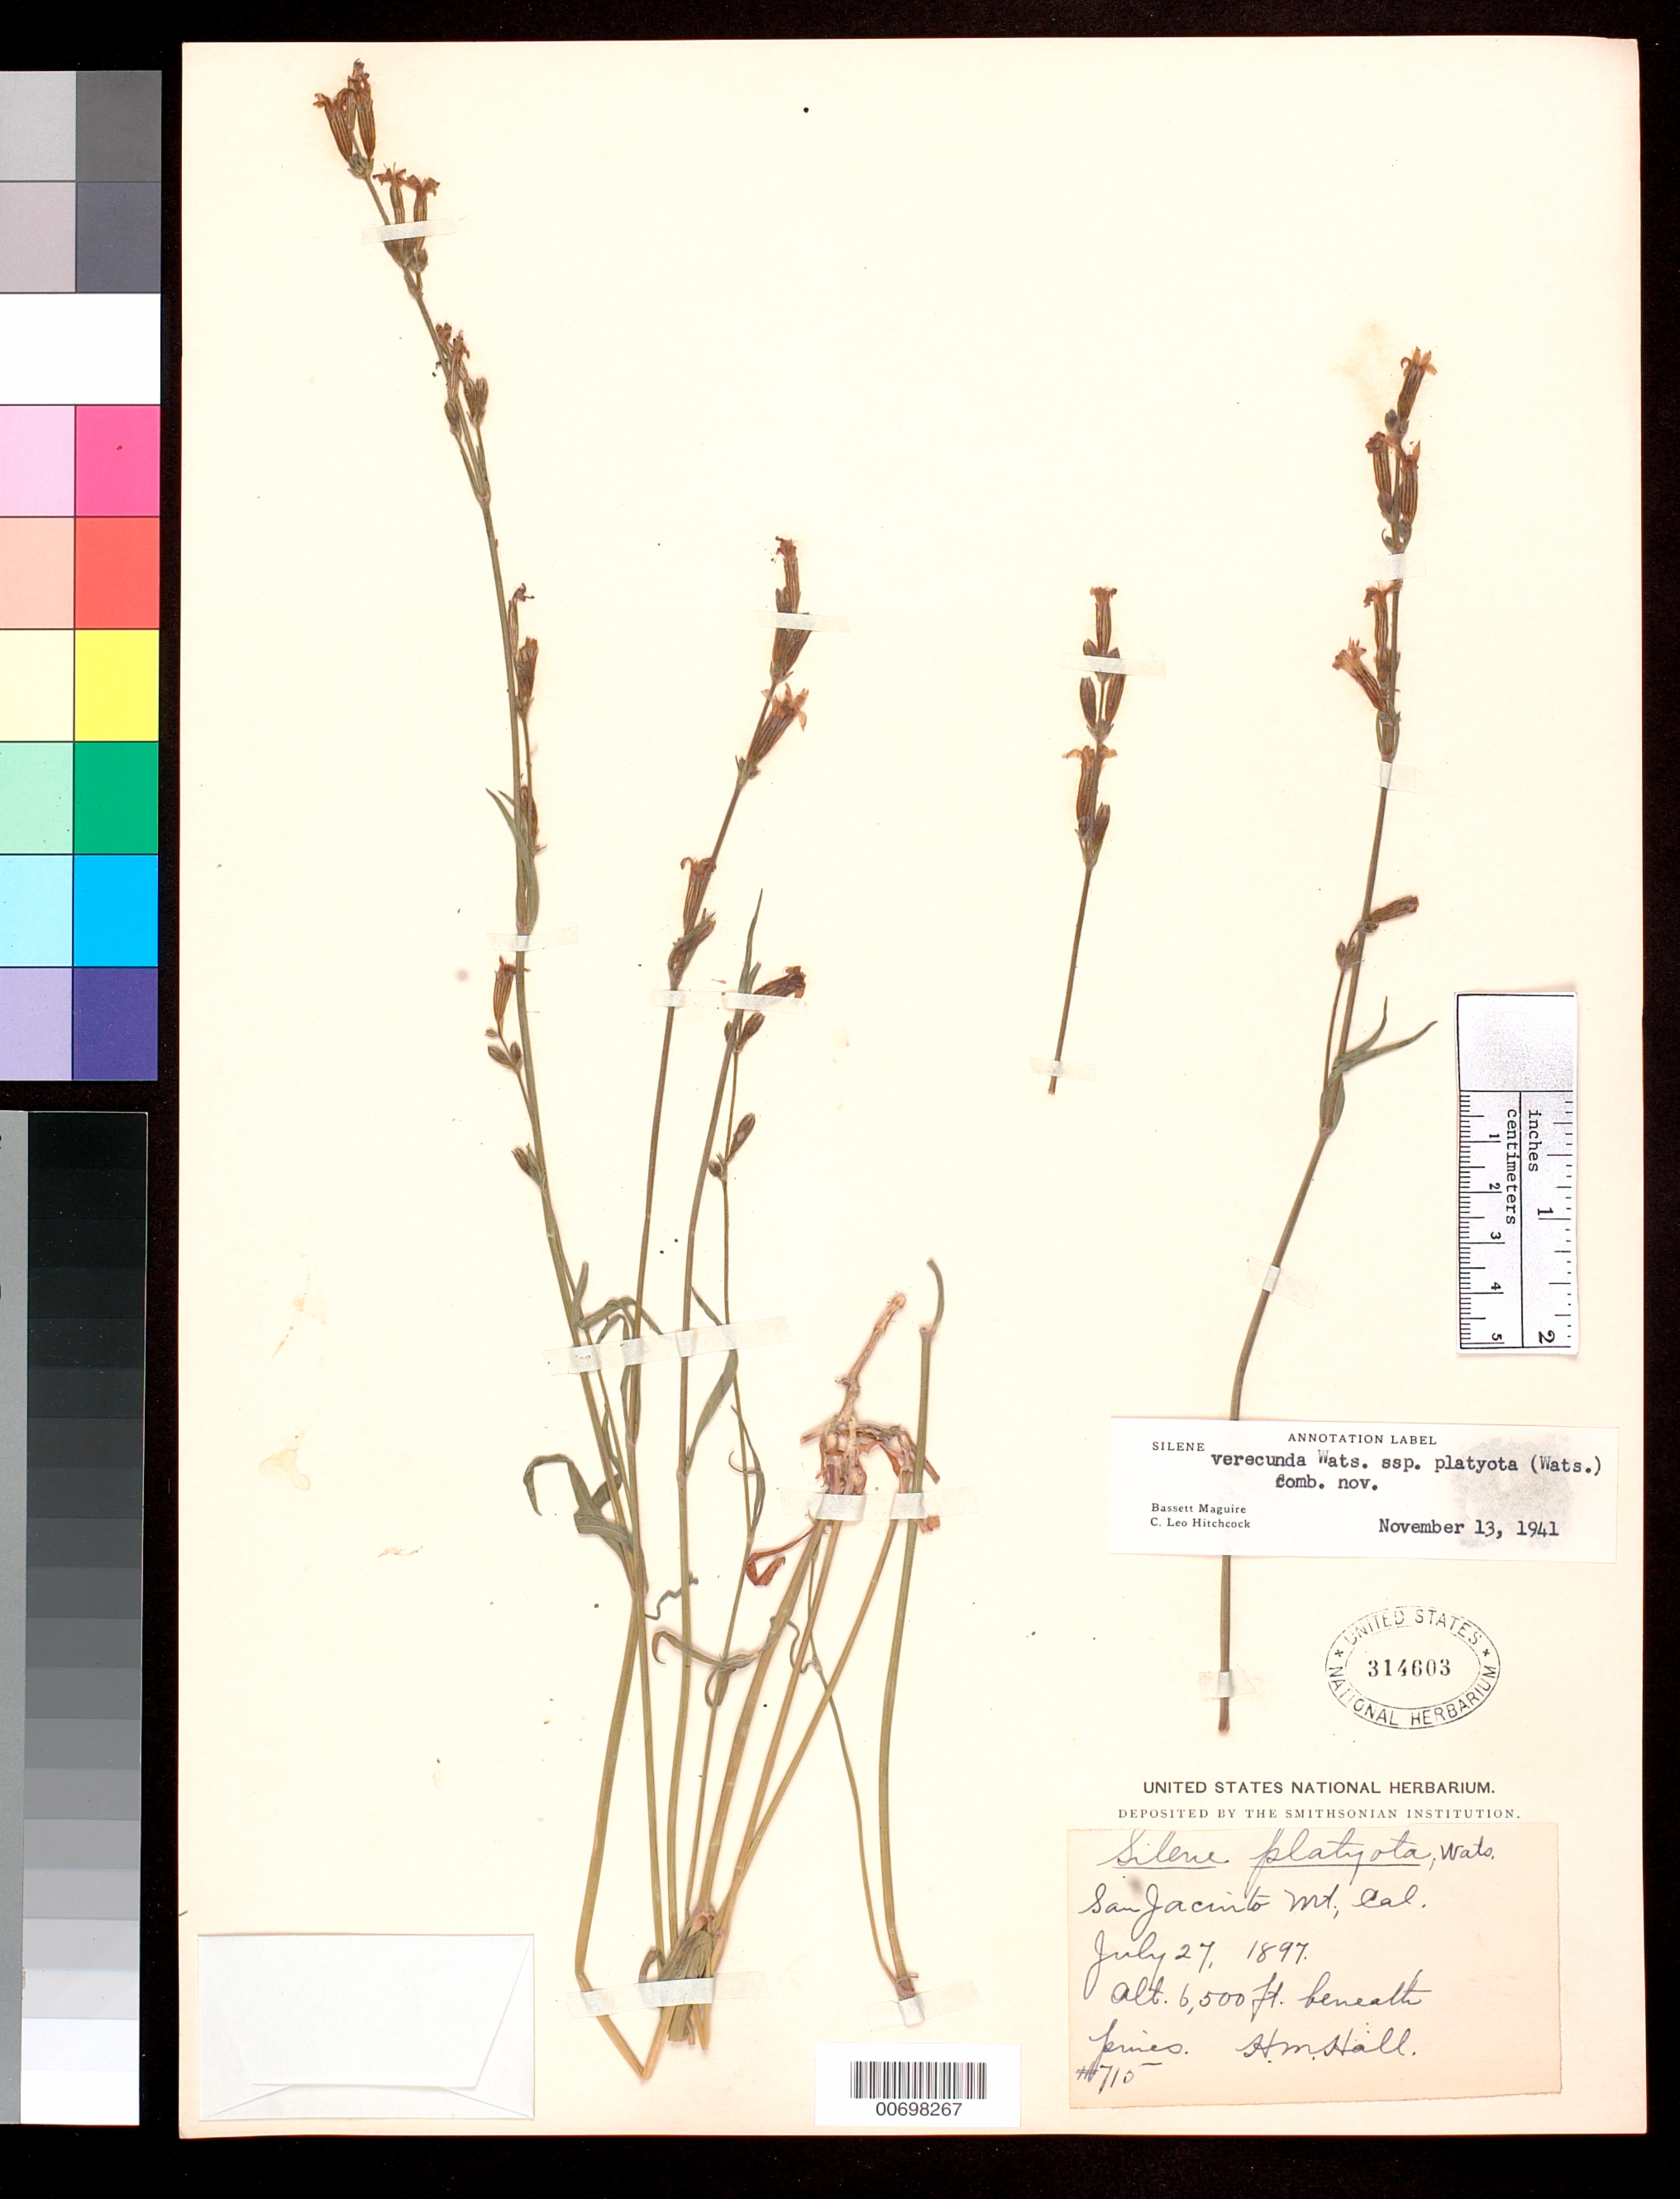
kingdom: Plantae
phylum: Tracheophyta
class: Magnoliopsida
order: Caryophyllales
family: Caryophyllaceae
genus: Silene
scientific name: Silene verecunda subsp. platyota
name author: (S. Watson) C.L. Hitchc. & Maguire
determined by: Maguire, B.; Hitchcock, C. L.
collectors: H. M. Hall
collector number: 715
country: United States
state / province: California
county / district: Riverside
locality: San Jacinto Mts.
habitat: Beneath pines.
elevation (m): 1981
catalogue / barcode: US 314603